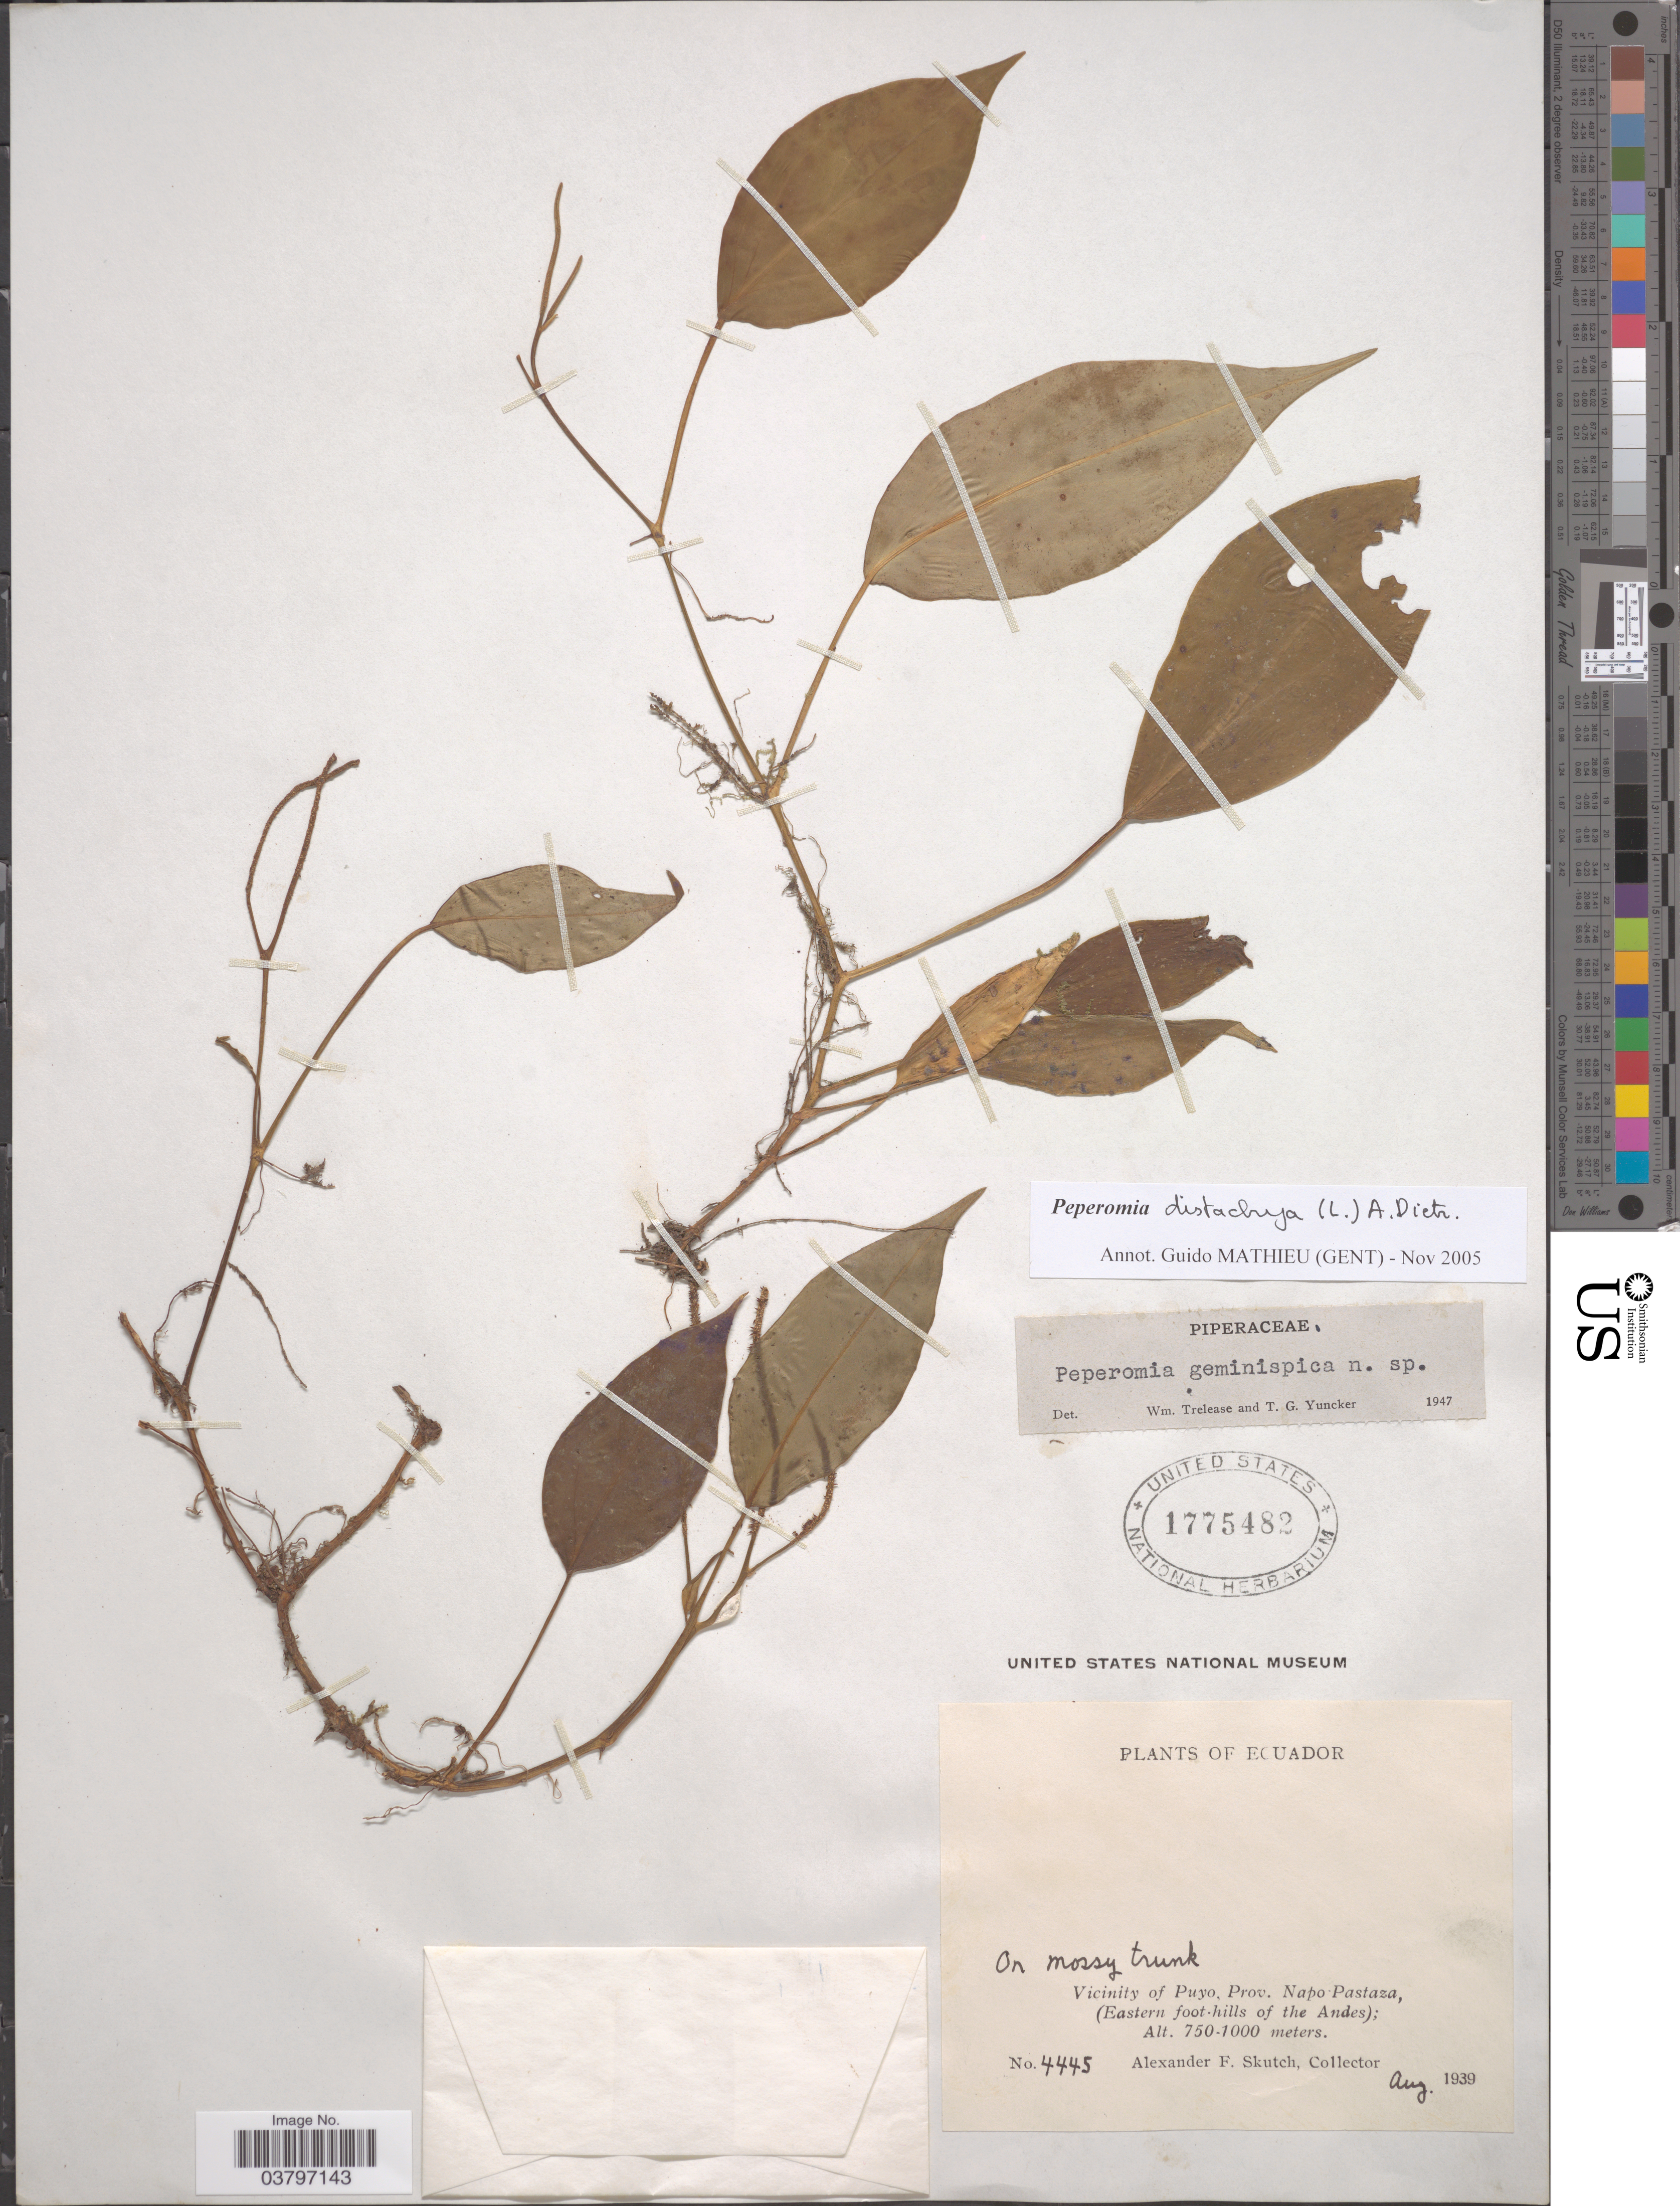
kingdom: Plantae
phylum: Tracheophyta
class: Magnoliopsida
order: Piperales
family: Piperaceae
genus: Peperomia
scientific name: Peperomia distachya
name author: (L.) A. Dietr.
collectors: A. F. Skutch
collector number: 4445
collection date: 1939-08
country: Ecuador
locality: Vicinity of Puyo, Prov. Napo Pastaza, (Eastern foot-hills of the Andes).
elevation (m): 750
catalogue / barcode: US 1775482